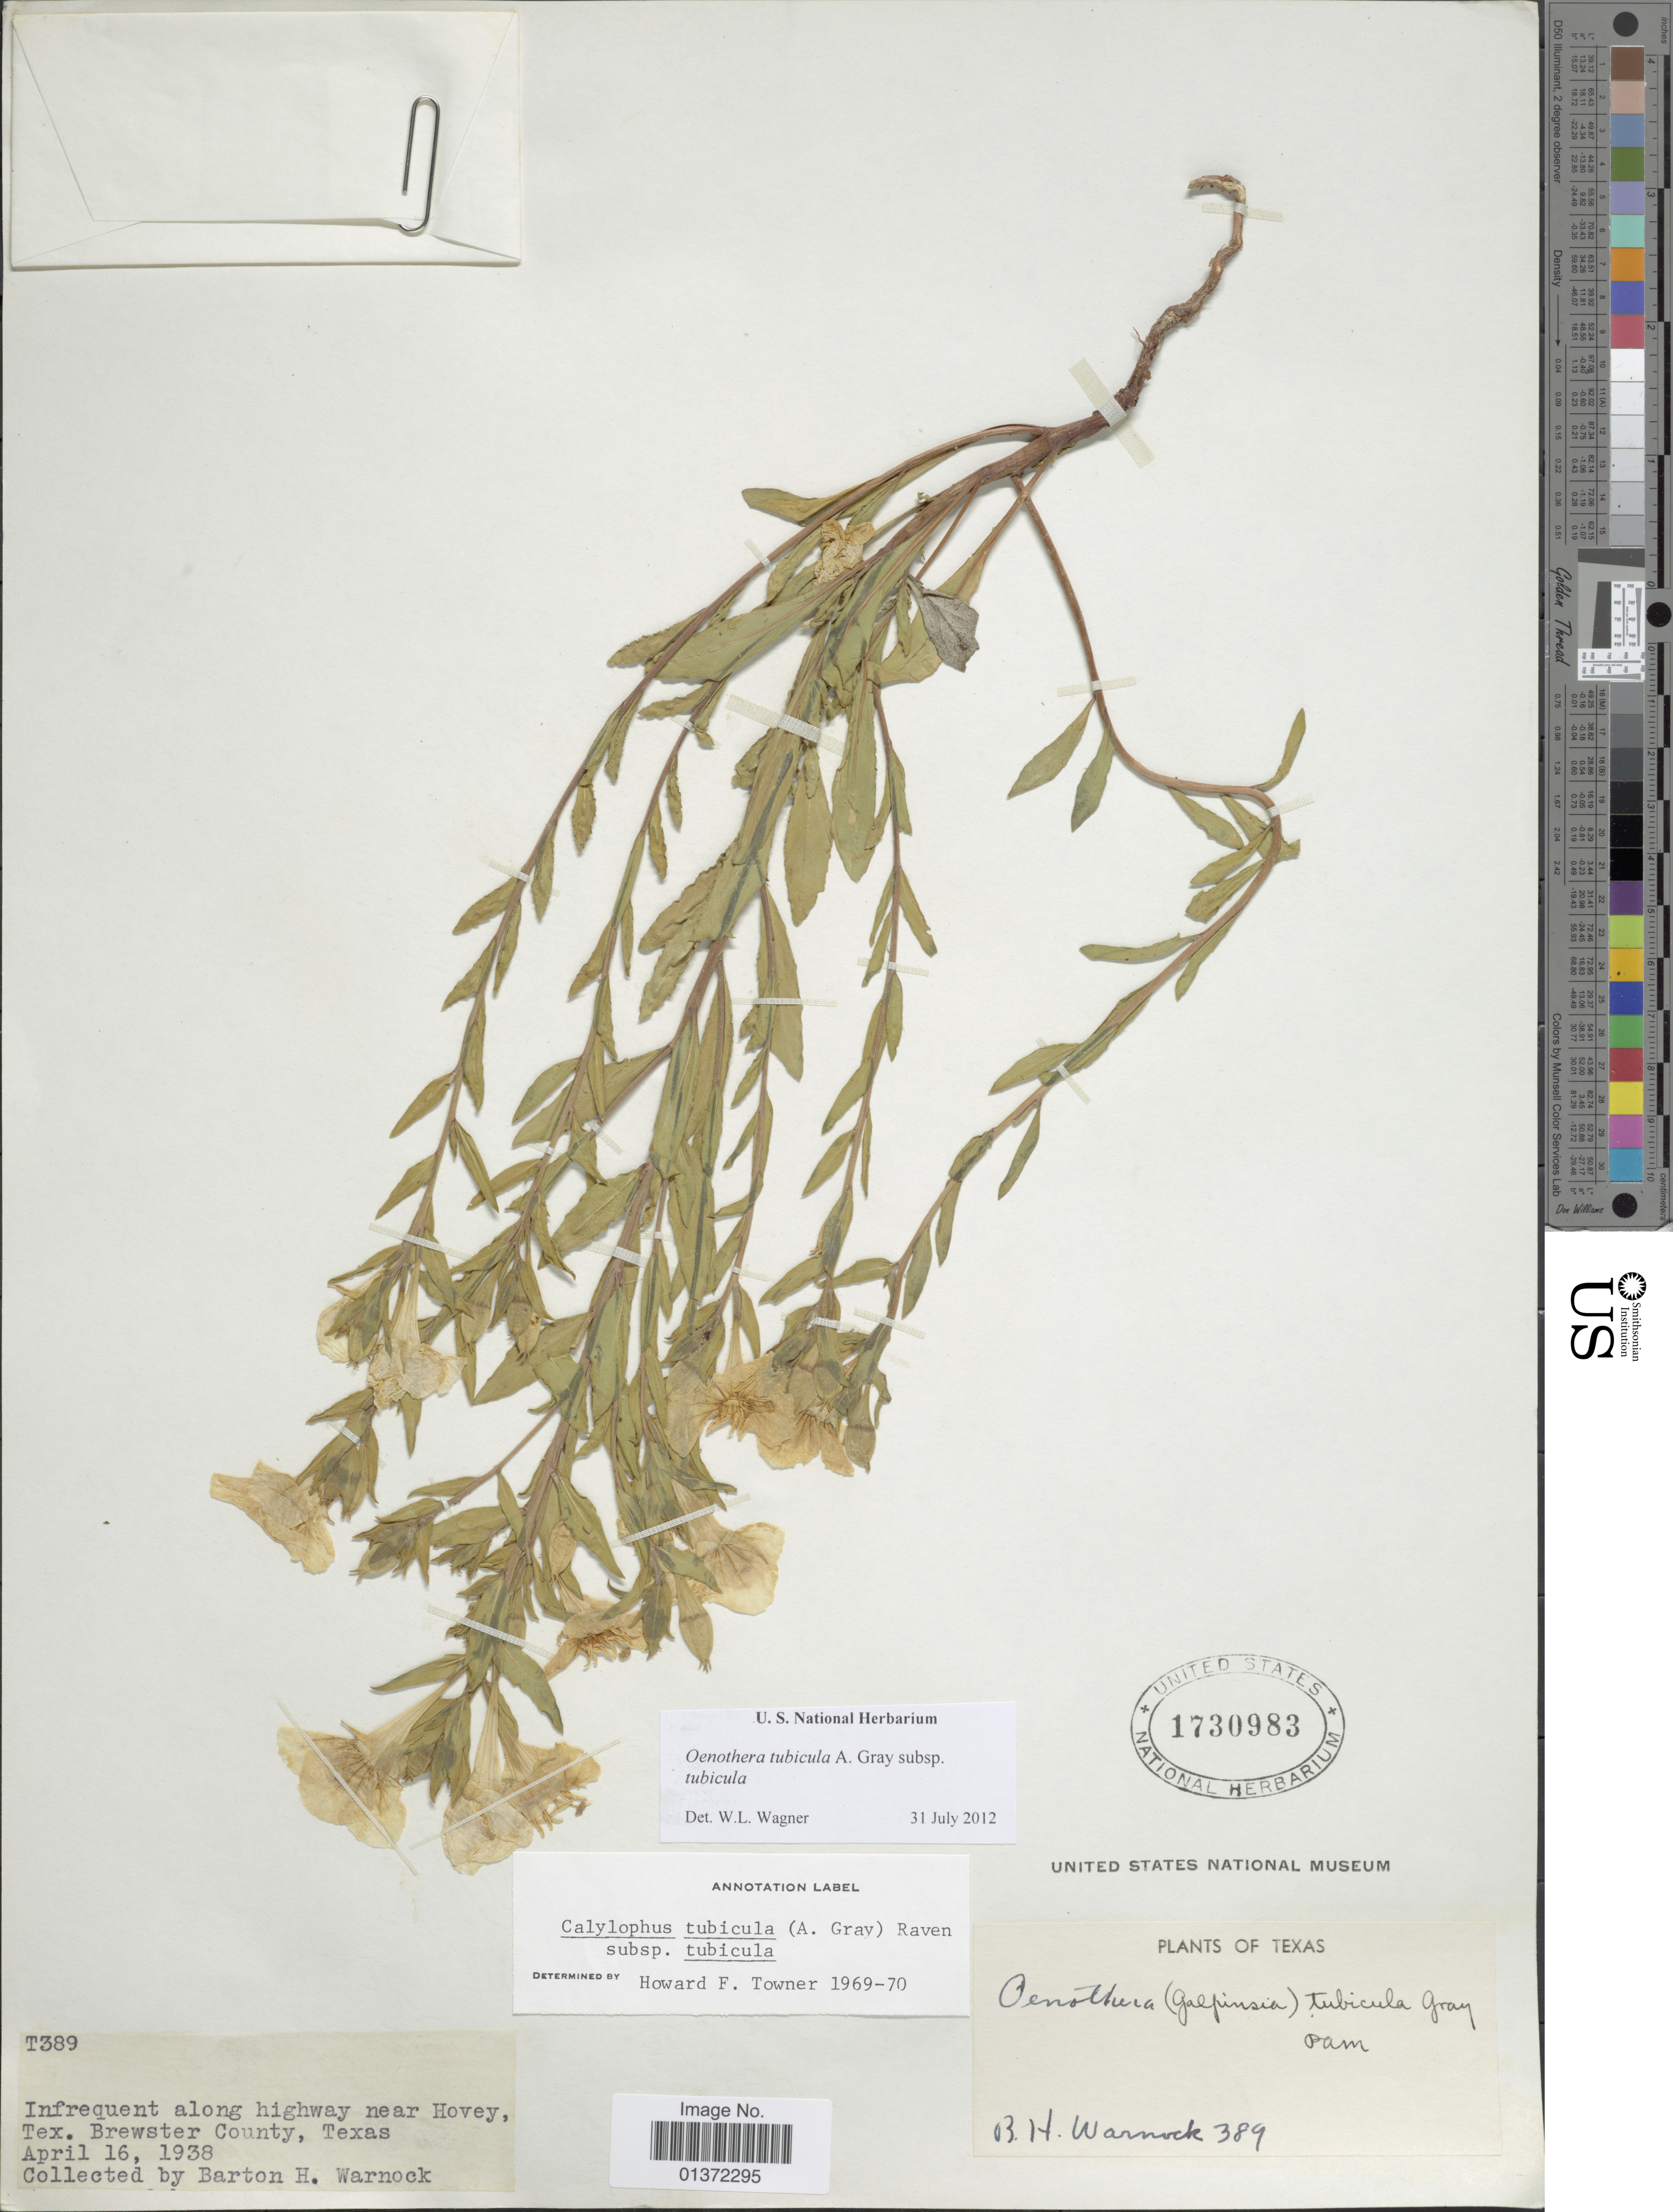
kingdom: Plantae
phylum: Tracheophyta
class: Magnoliopsida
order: Myrtales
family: Onagraceae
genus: Oenothera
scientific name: Oenothera tubicula subsp. tubicula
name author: A. Gray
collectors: B. H. Warnock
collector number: T389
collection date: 1938-04-16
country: United States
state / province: Texas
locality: Along highway near Hovey, Brewster County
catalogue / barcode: US 1730983